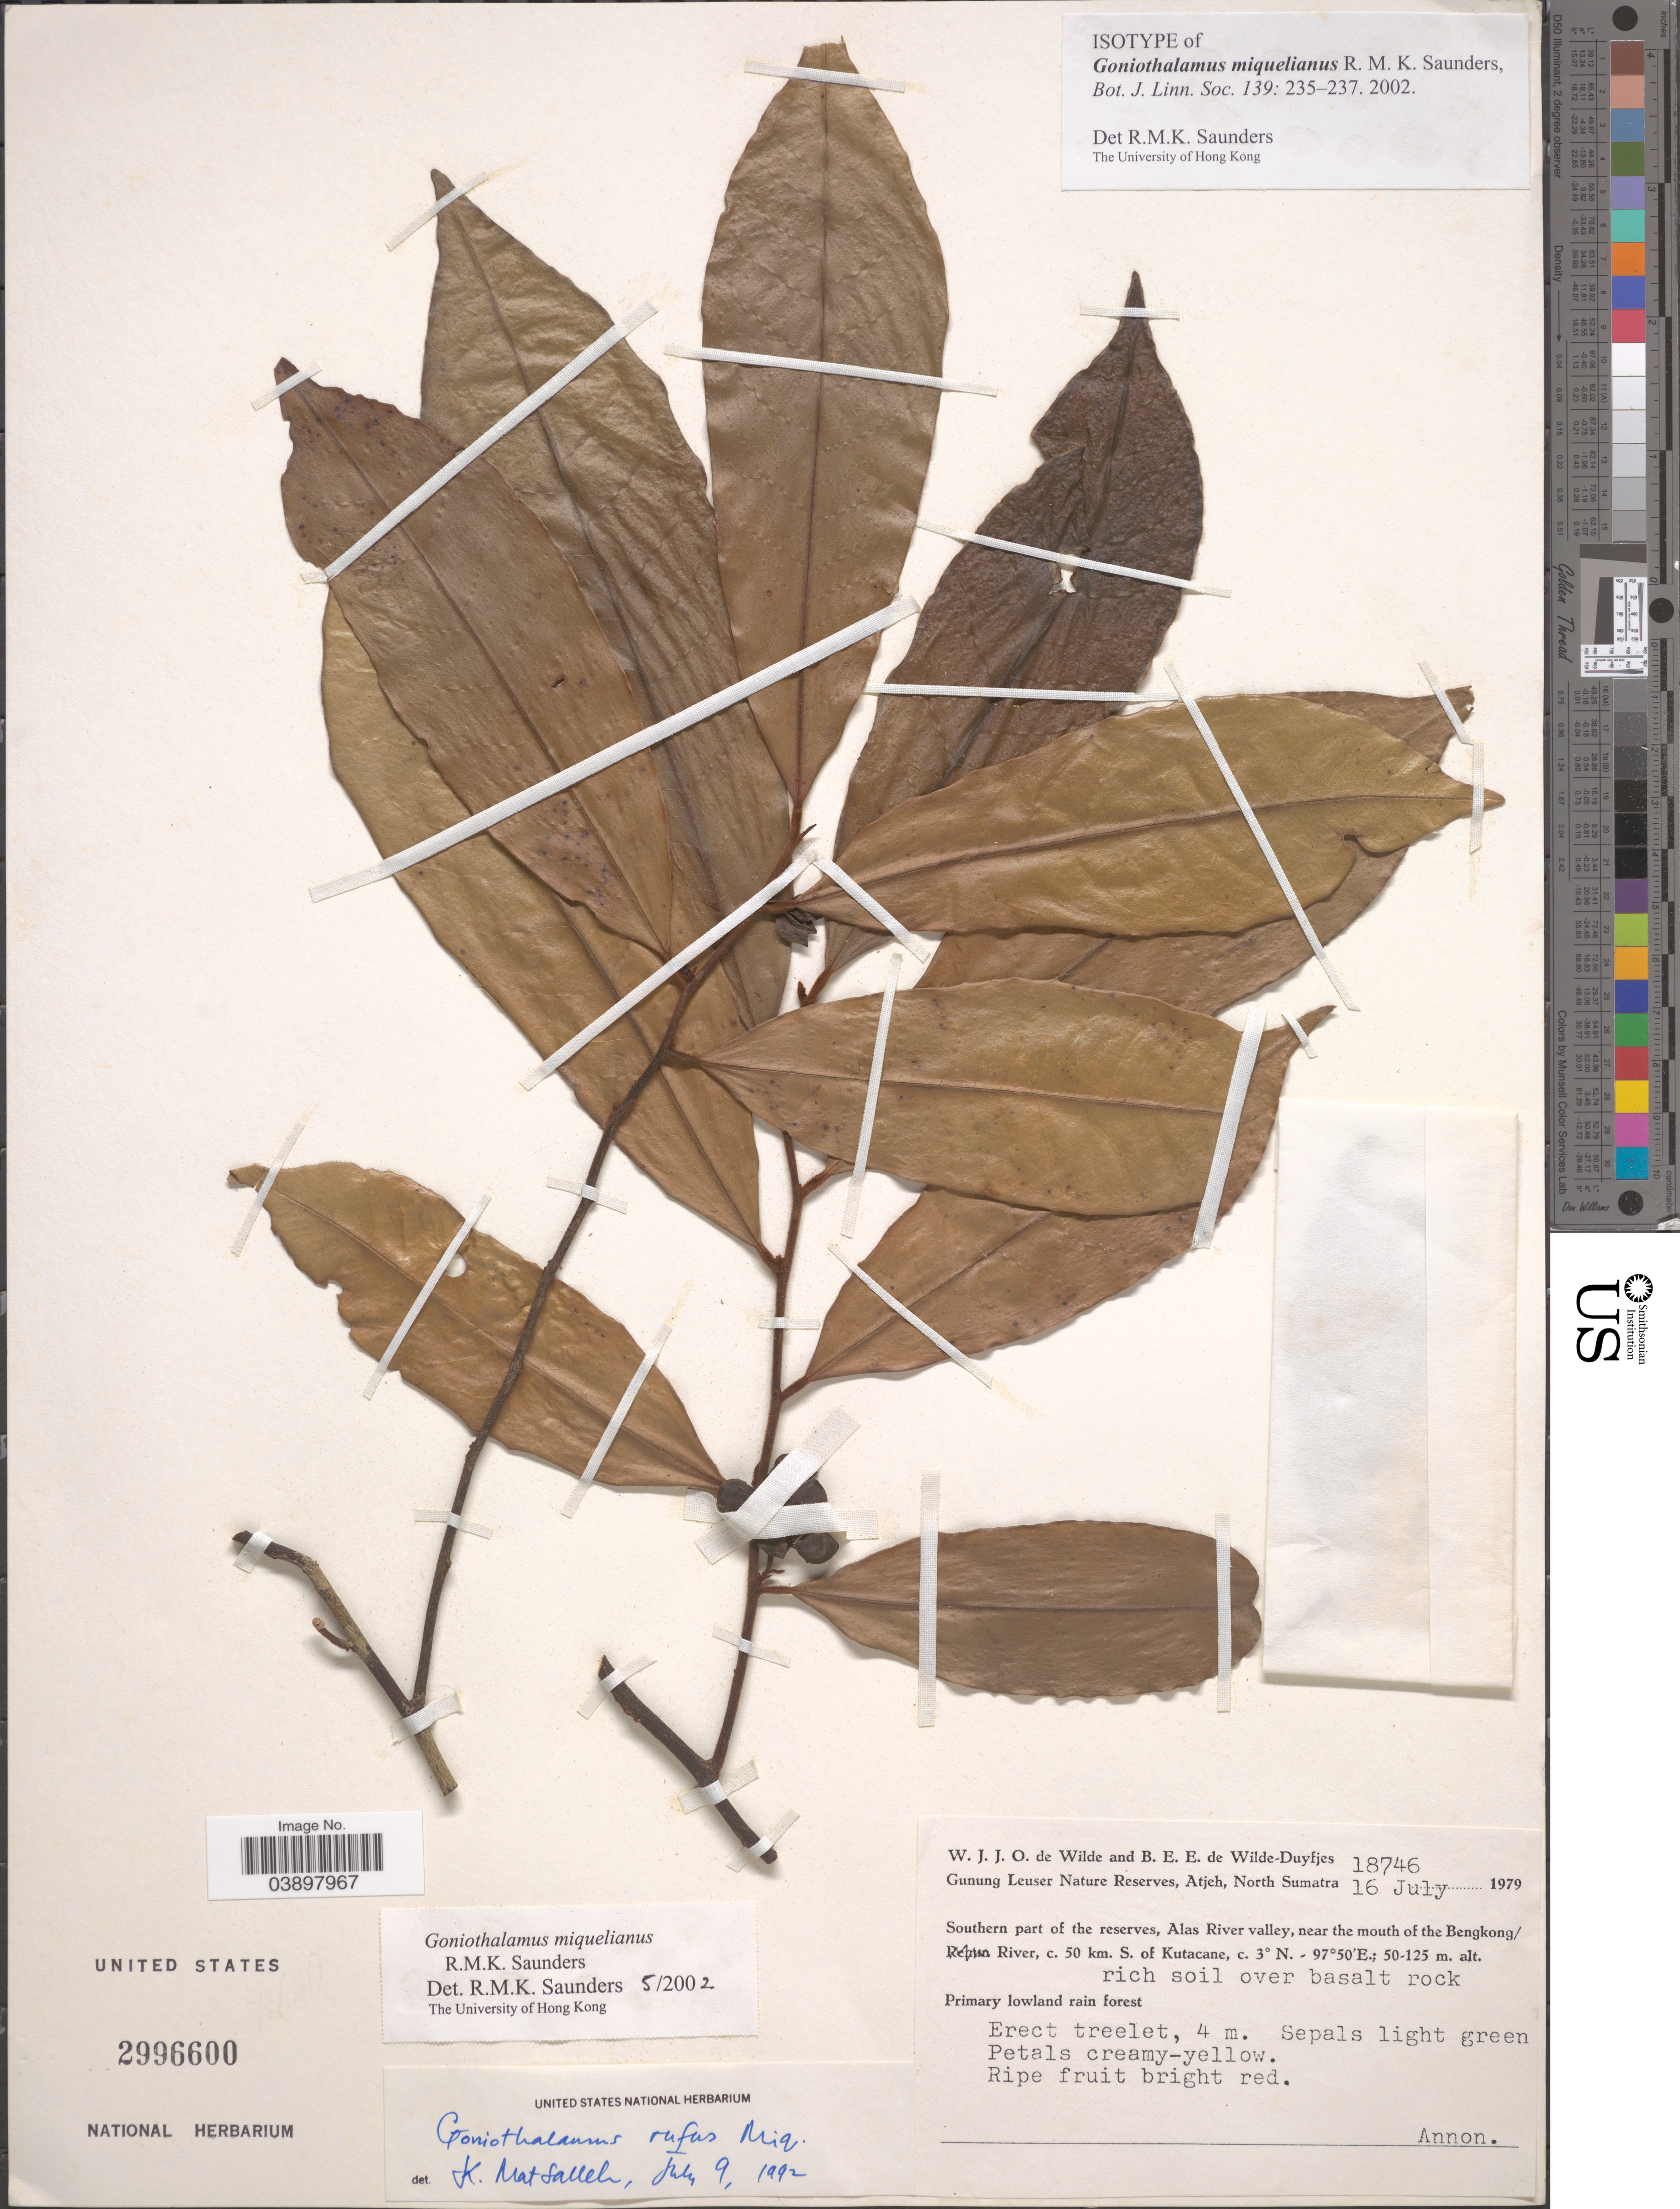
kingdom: Plantae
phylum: Tracheophyta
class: Magnoliopsida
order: Magnoliales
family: Annonaceae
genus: Goniothalamus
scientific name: Goniothalamus miquelianus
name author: R.M.K. Saunders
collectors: W. J. de Wilde & B. E. de Wilde-Duyfjes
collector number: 18746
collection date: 1979-07-16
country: Indonesia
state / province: Sumatra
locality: Gunung Leuser Nature Reserves, Atjeh, North Sumatra. Southern part of the reserves, Alas River valley, near the mouth of the Bengkong River, c. 50 km. S. of Kutacane.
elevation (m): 50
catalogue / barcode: US 2996600